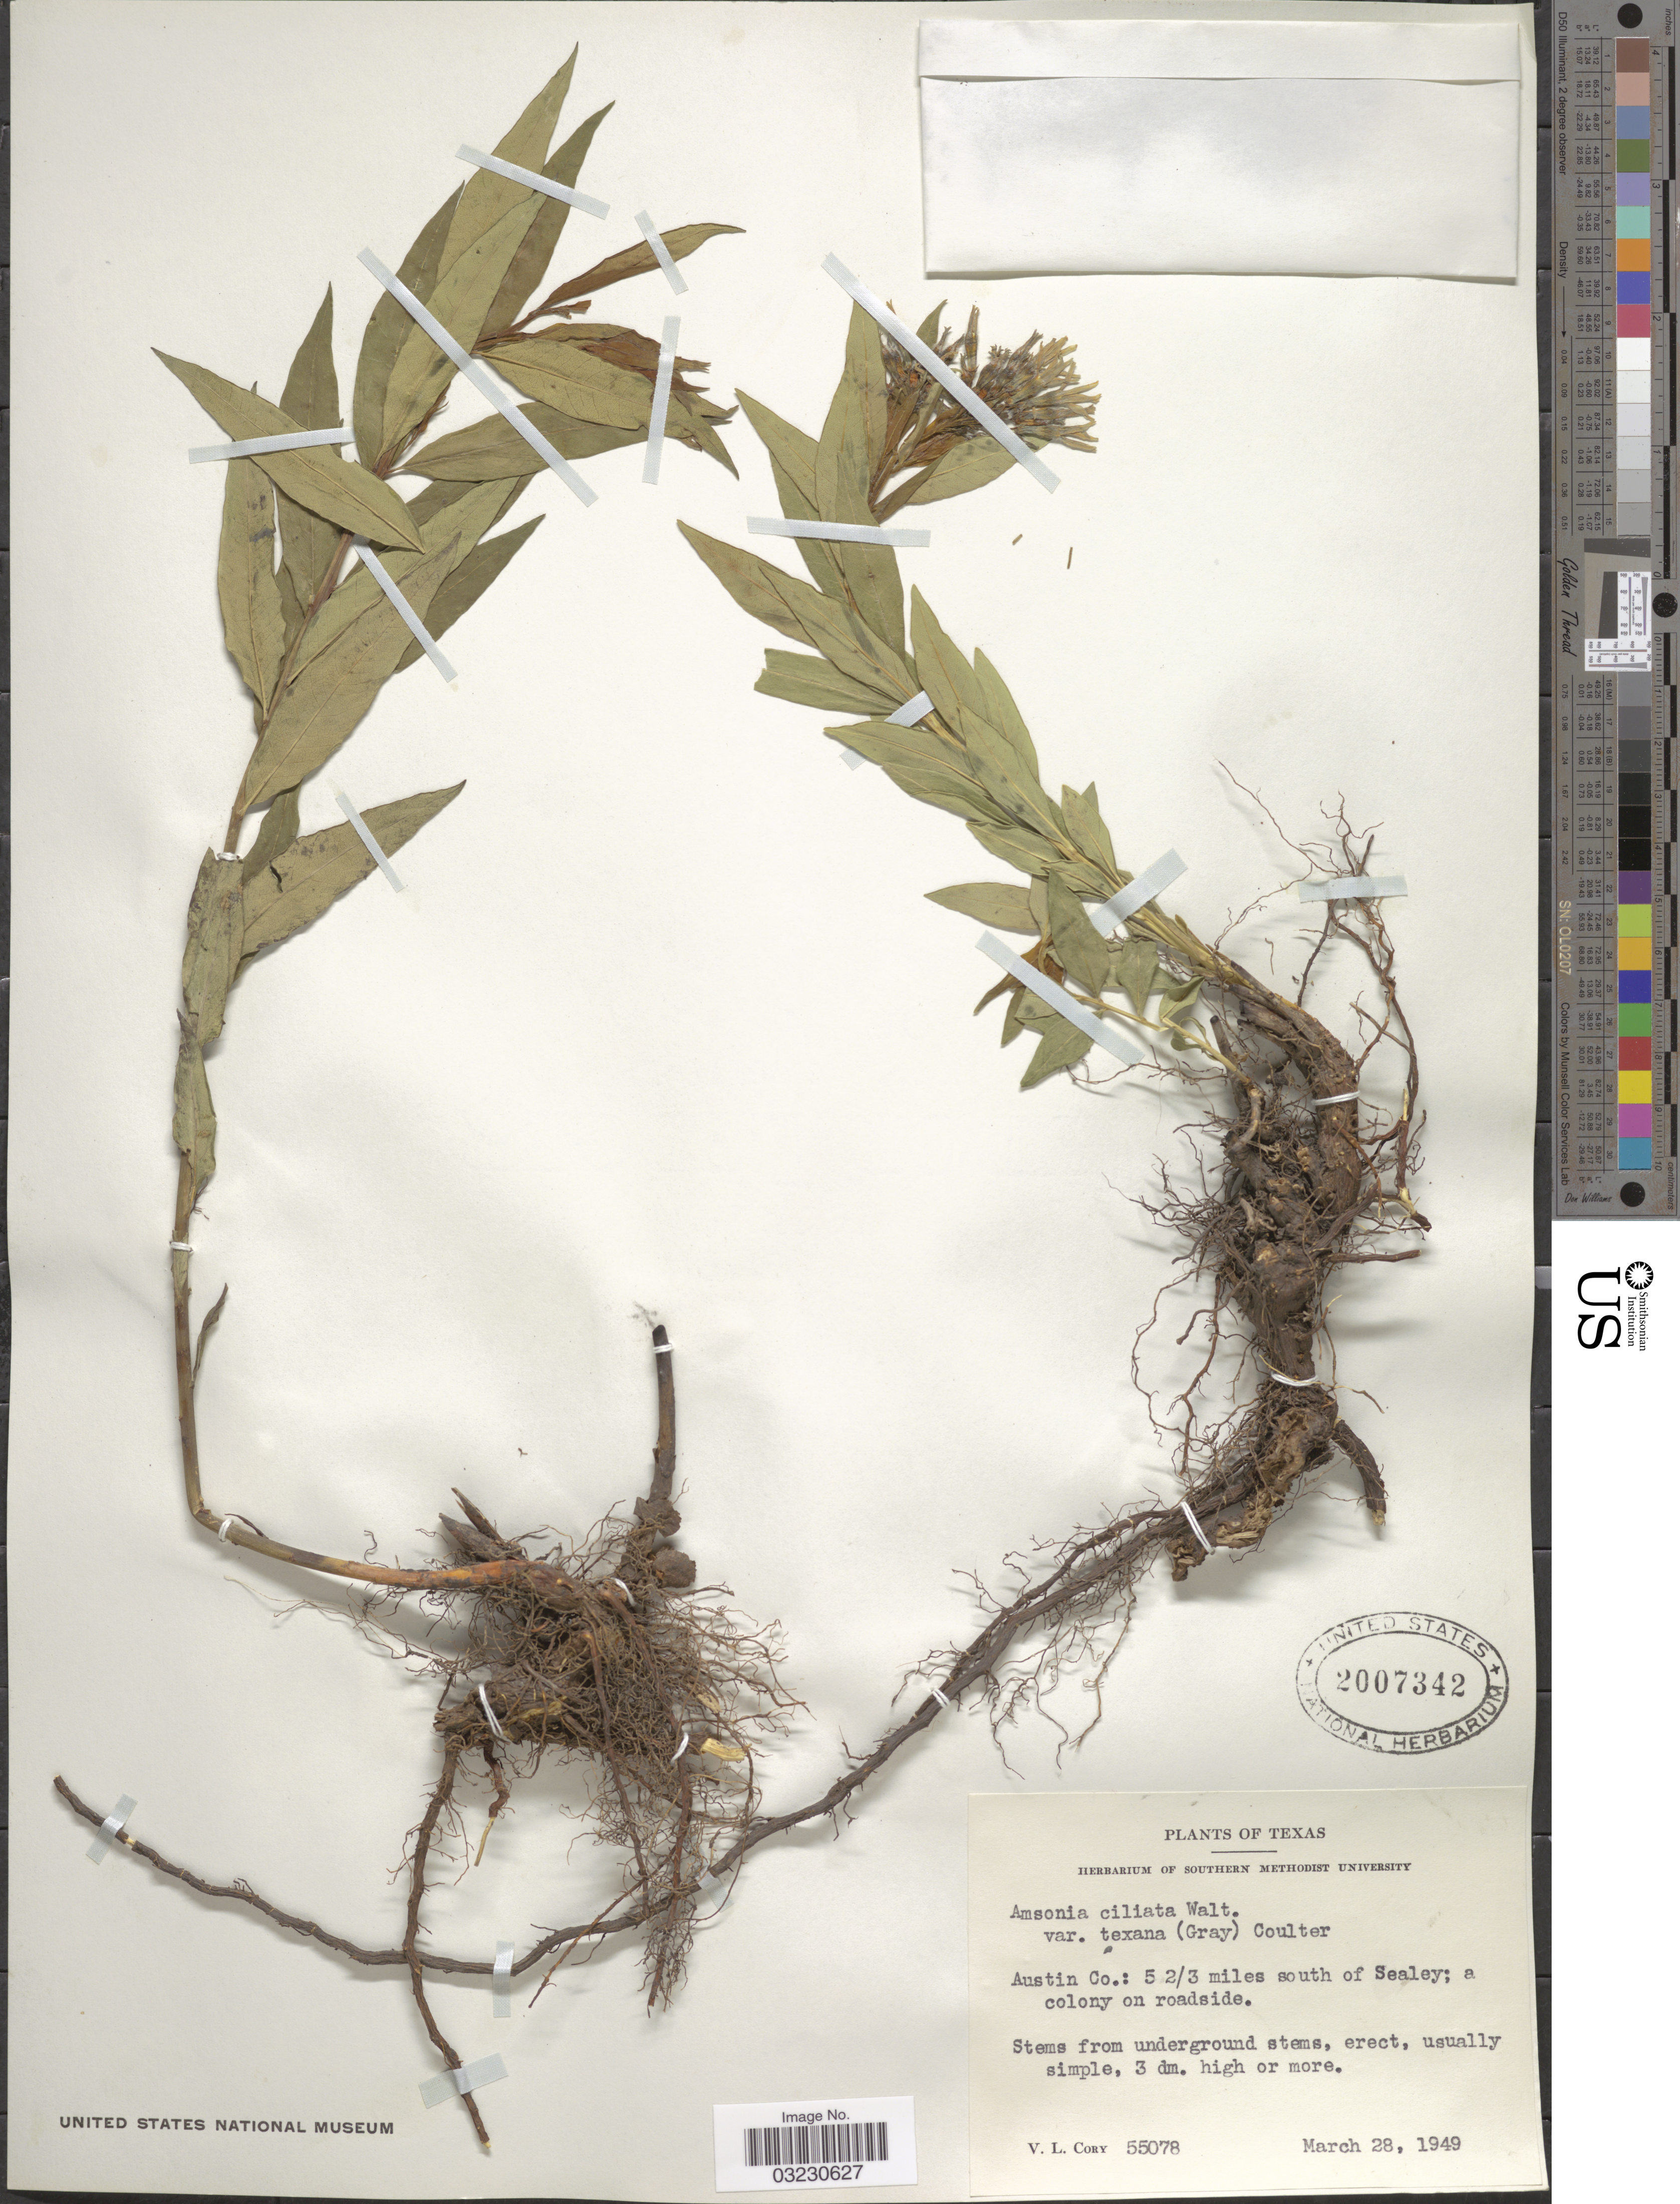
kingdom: Plantae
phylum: Tracheophyta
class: Magnoliopsida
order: Gentianales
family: Apocynaceae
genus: Amsonia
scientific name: Amsonia tenuifolia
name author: (Raf.) R.A. Harper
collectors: V. Cory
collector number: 55078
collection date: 1949-03-28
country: United States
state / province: Texas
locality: Austin Co.: 5 2/3 miles south of Sealey; a colony on roadside.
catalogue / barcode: US 2007342